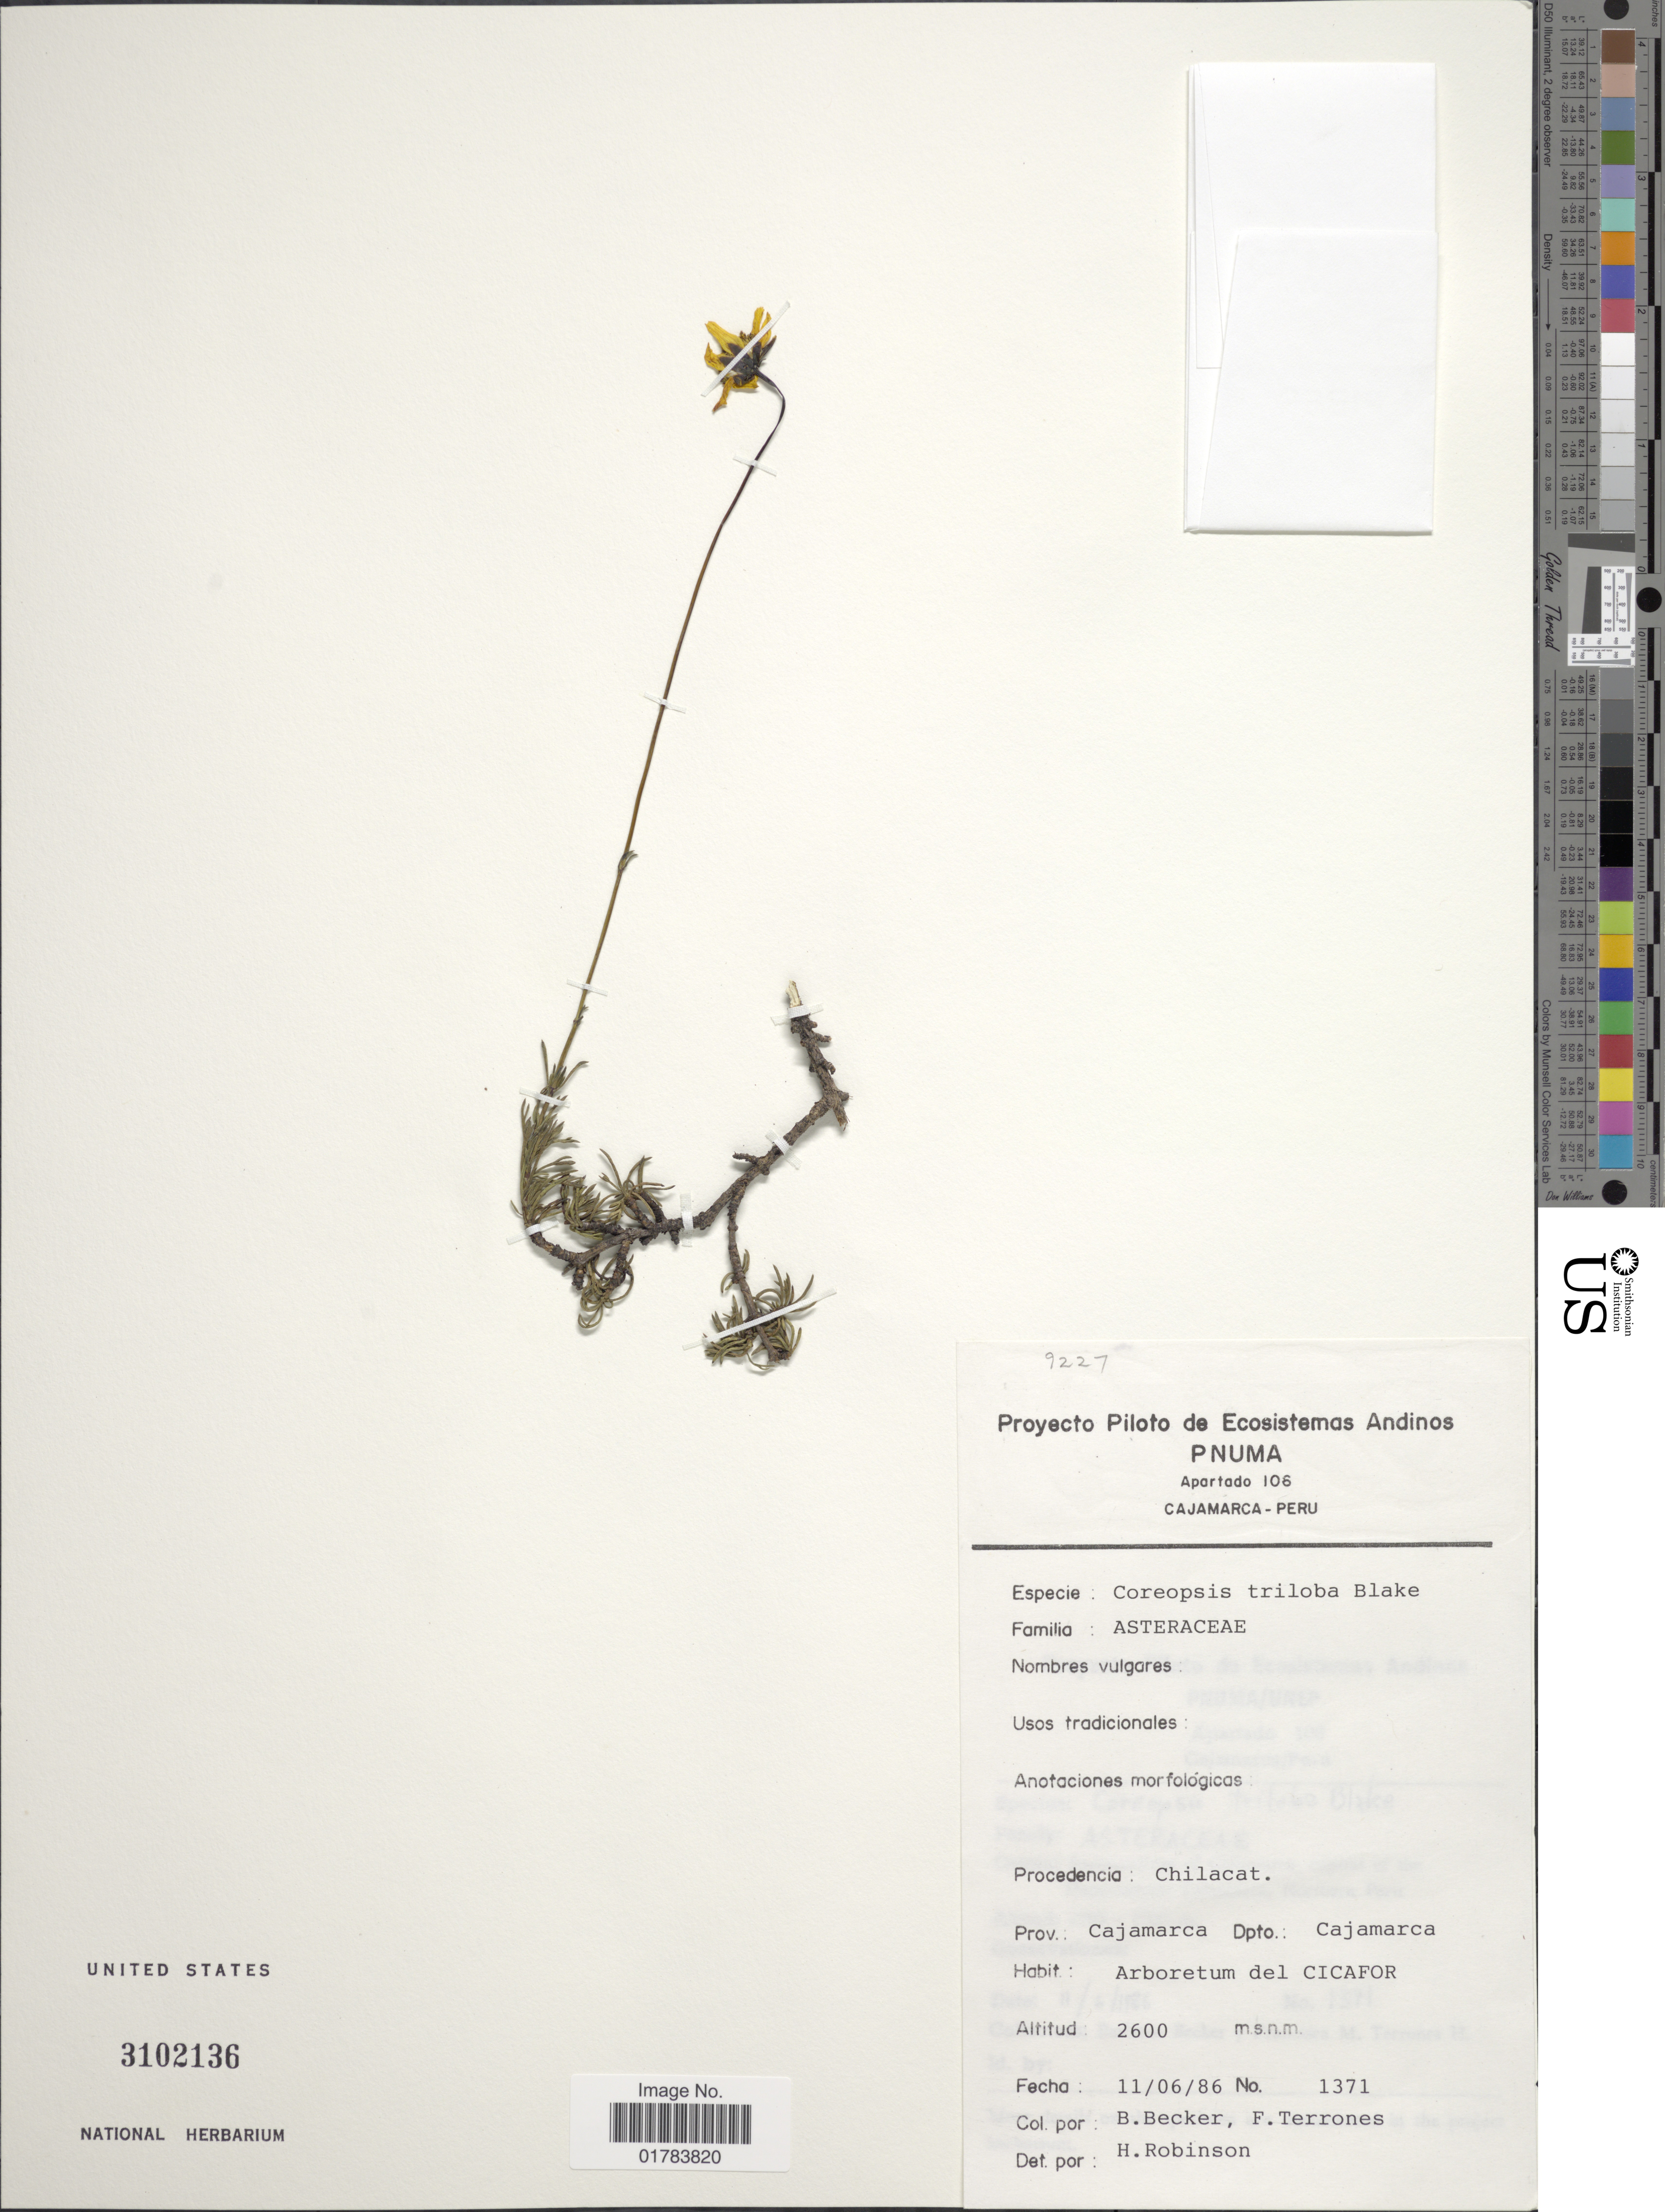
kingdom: Plantae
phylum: Tracheophyta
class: Magnoliopsida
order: Asterales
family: Asteraceae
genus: Coreopsis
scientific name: Coreopsis capillacea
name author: Kunth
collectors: B. Becker & F. Terrones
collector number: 1371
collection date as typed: Transcribed d/m/y: 11/6/86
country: Peru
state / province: Cajamarca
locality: Procedencia: Chilacat, Prov. Cajamarca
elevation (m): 2600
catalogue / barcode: US 3102136